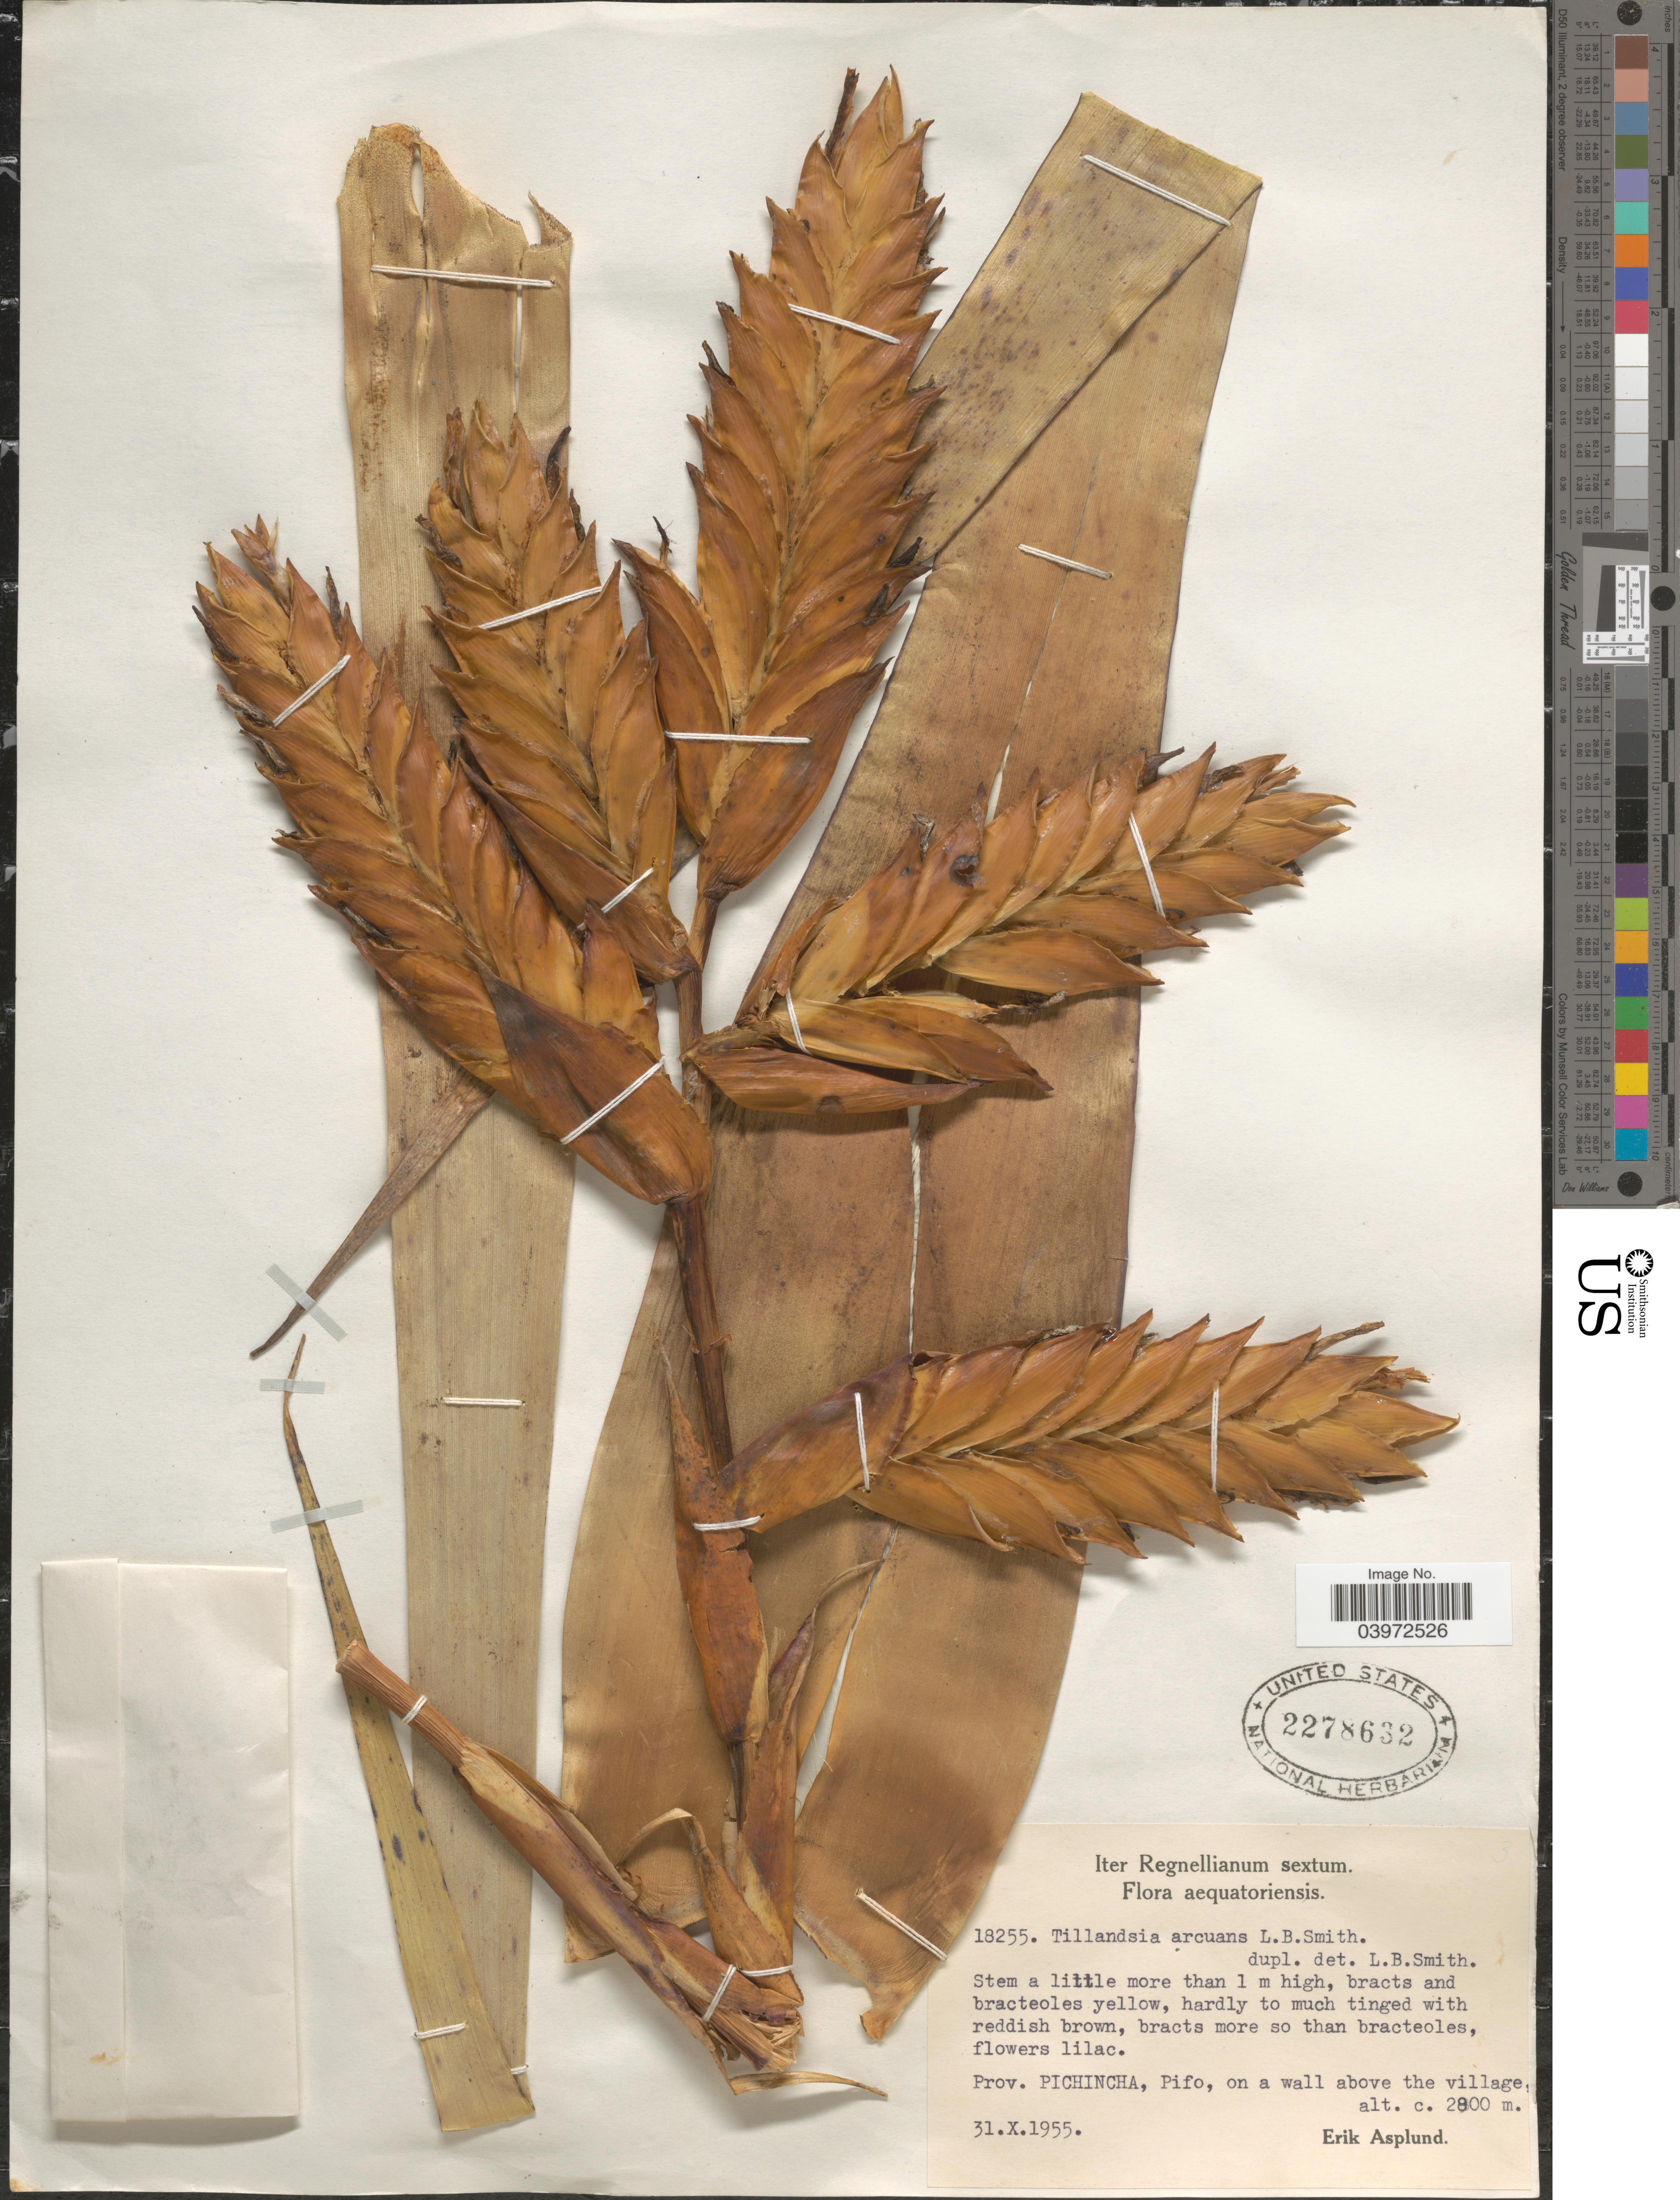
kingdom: Plantae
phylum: Tracheophyta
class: Liliopsida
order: Poales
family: Bromeliaceae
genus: Tillandsia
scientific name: Tillandsia arcuans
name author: L.B. Sm.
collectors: E. Asplund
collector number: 18255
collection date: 1955-10-31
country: Ecuador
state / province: Pichincha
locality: Pifo, on a wall above the village.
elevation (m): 2800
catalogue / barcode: US 2278632